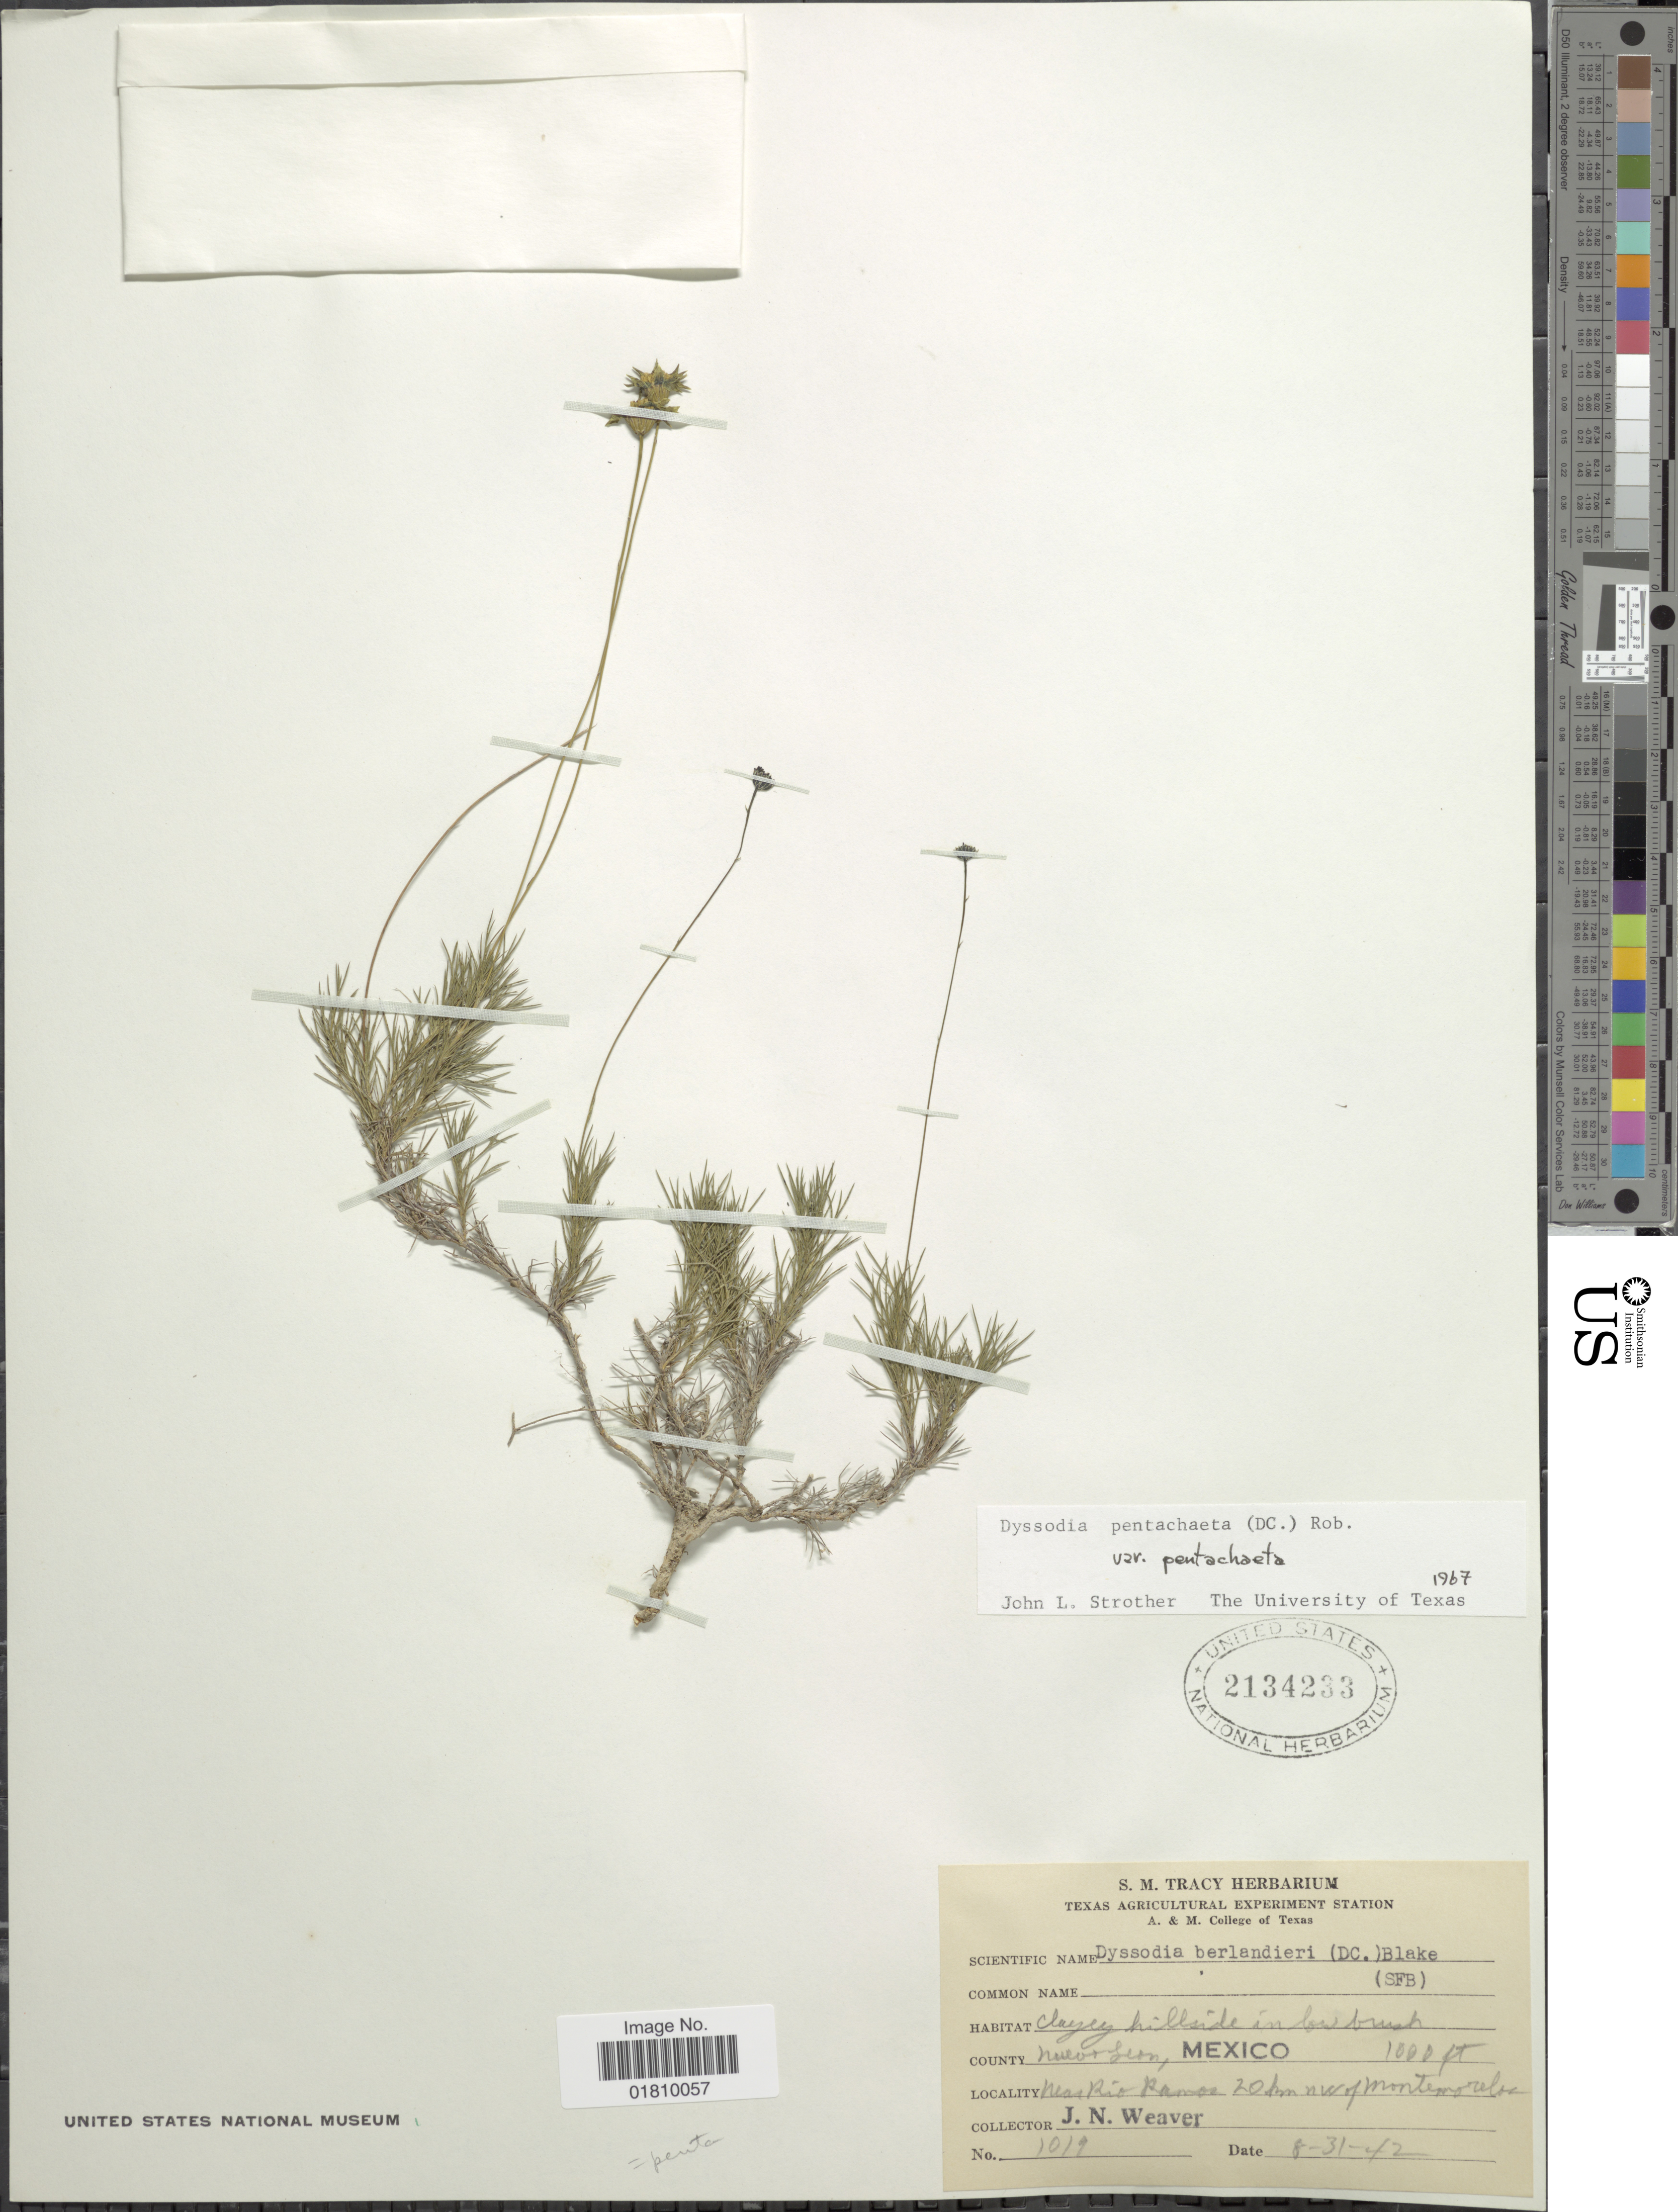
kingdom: Plantae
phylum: Tracheophyta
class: Magnoliopsida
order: Asterales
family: Asteraceae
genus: Thymophylla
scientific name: Thymophylla pentachaeta var. pentachaeta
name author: (DC.) Small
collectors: J. N. Weaver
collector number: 1019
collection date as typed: Transcribed d/m/y: 31/8/42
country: Mexico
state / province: Nuevo León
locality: Clayey hillside in low brush, near Rio Ramos, 30 km nw on Montemorelos.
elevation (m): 305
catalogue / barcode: US 2134233